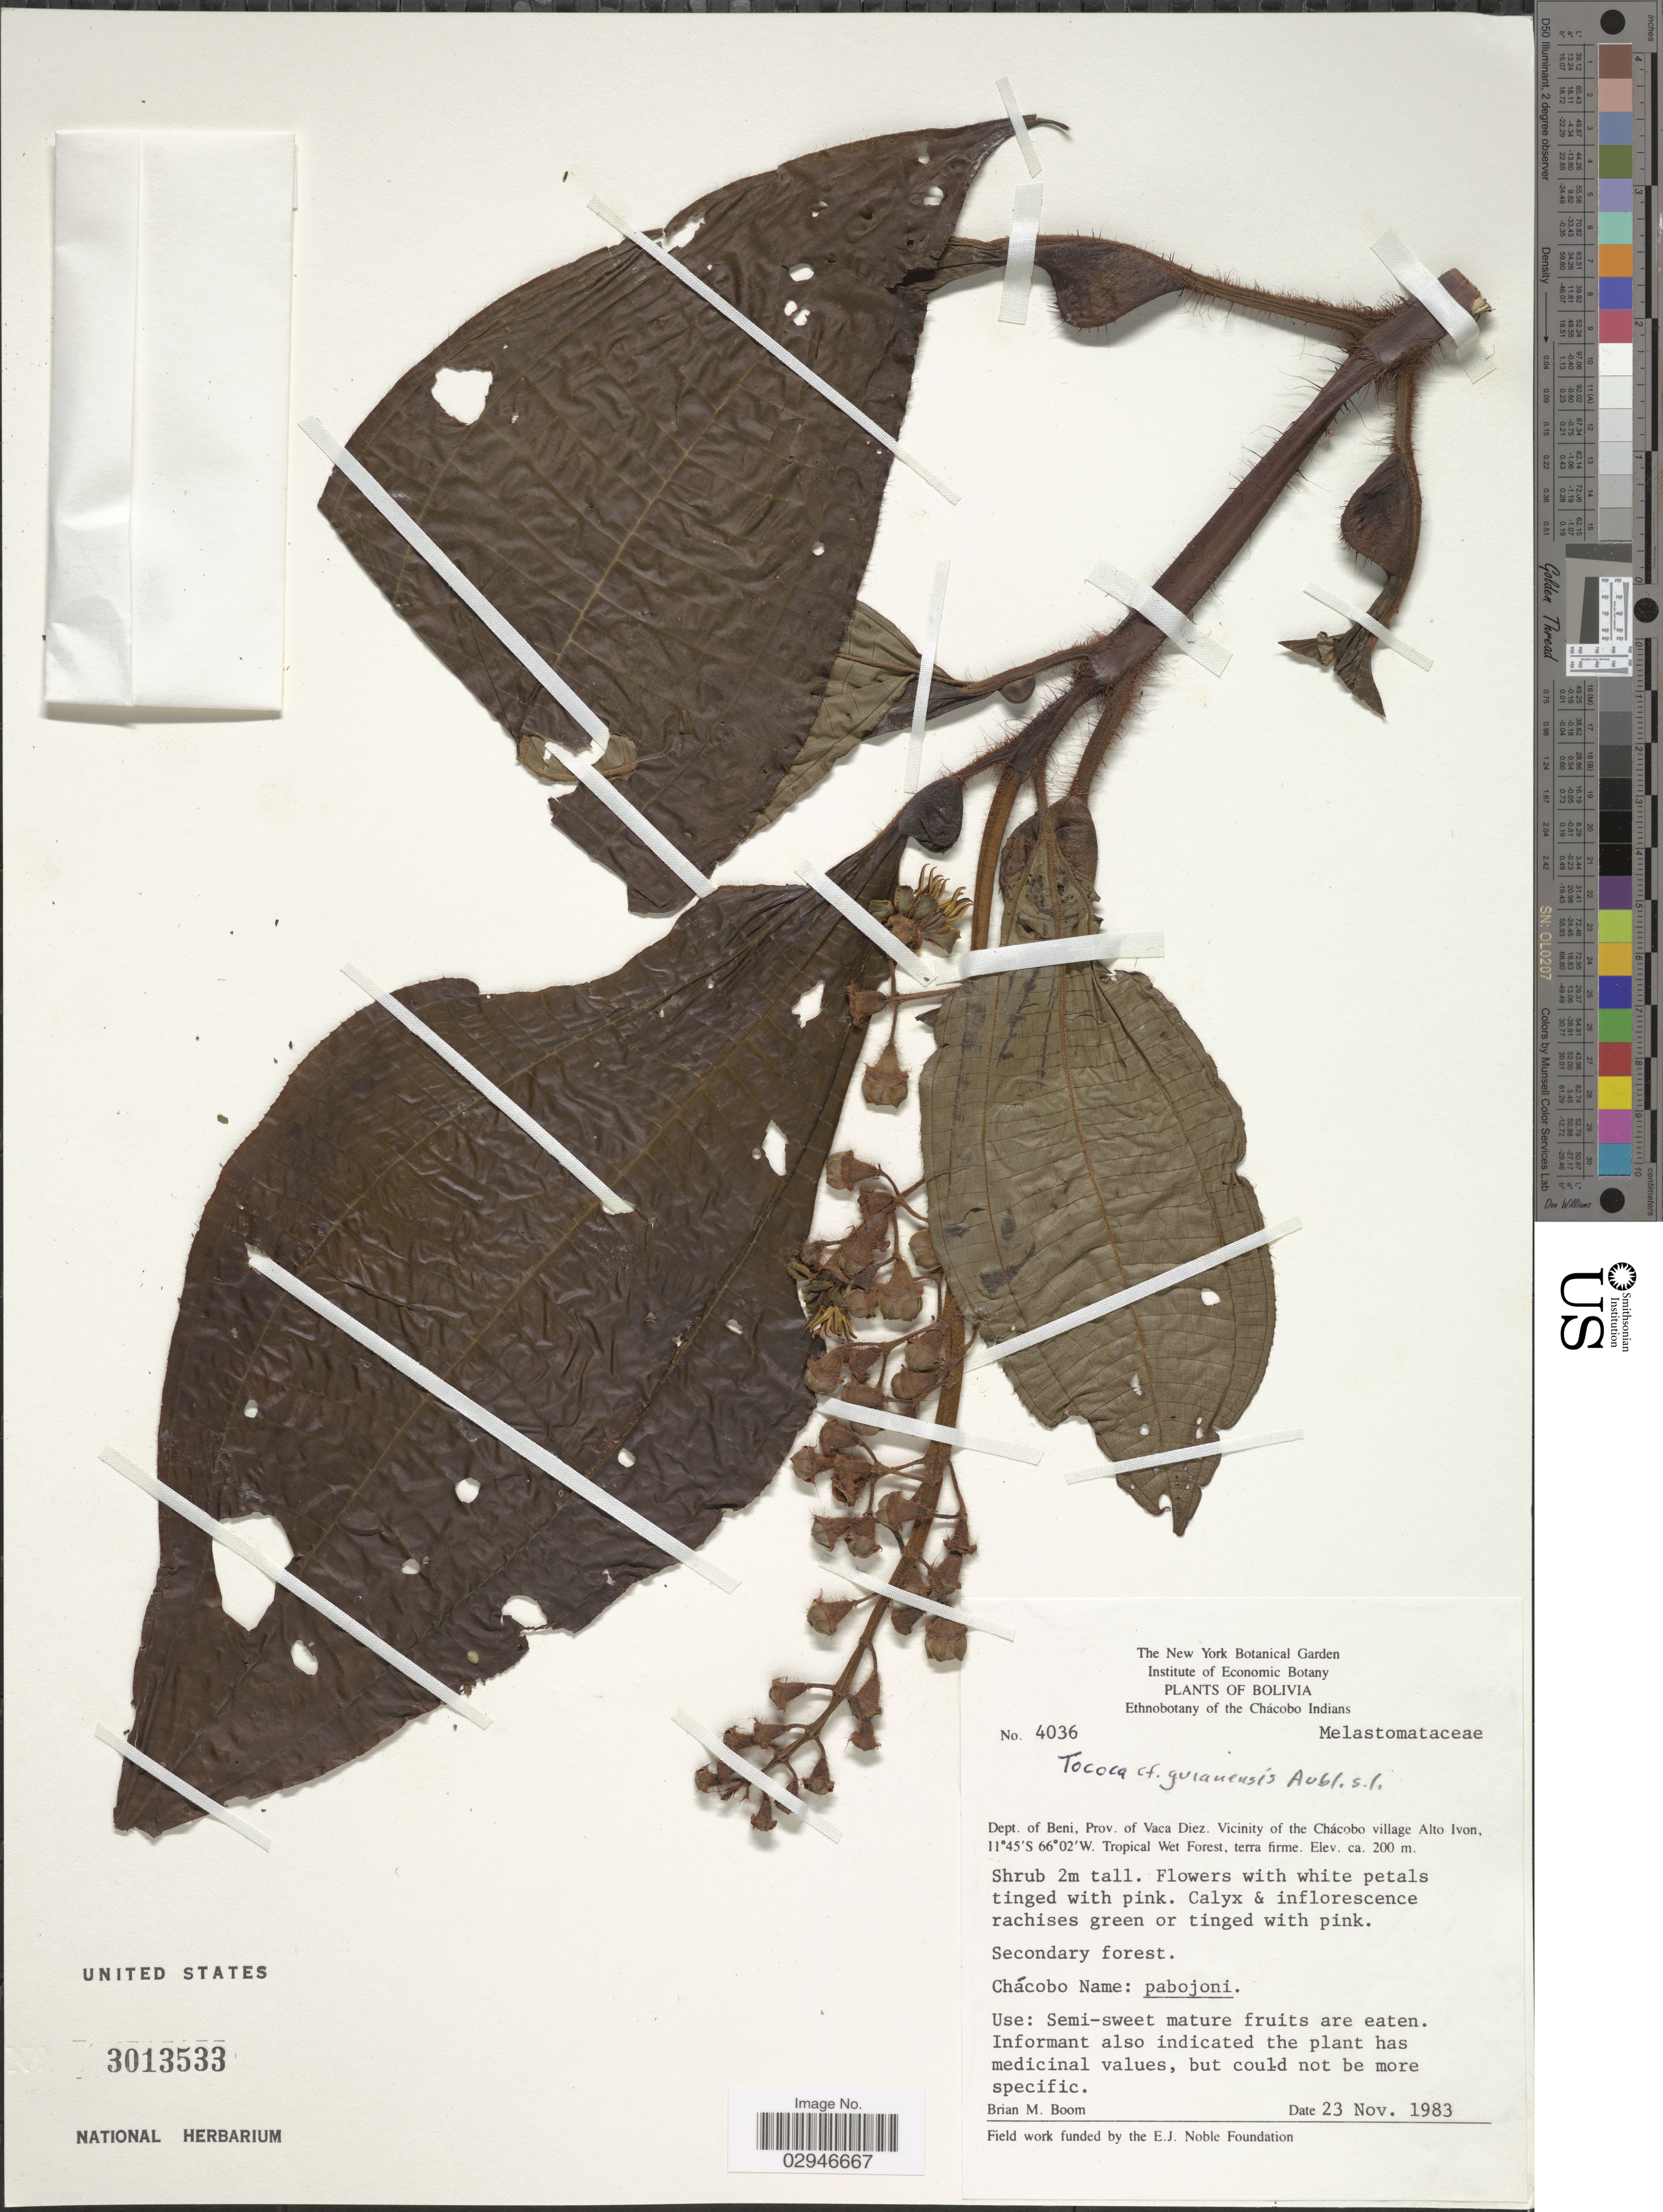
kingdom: Plantae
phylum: Tracheophyta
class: Magnoliopsida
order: Myrtales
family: Melastomataceae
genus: Tococa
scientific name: Tococa guianensis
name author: Aubl.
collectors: B. M. Boom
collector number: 4036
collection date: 1983-11-23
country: Bolivia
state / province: Beni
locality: Dept. of Beni, Prov. of Vaca Diez, Vicinity of the Chácobo village Alto Ivon.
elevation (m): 200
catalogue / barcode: US 3013533